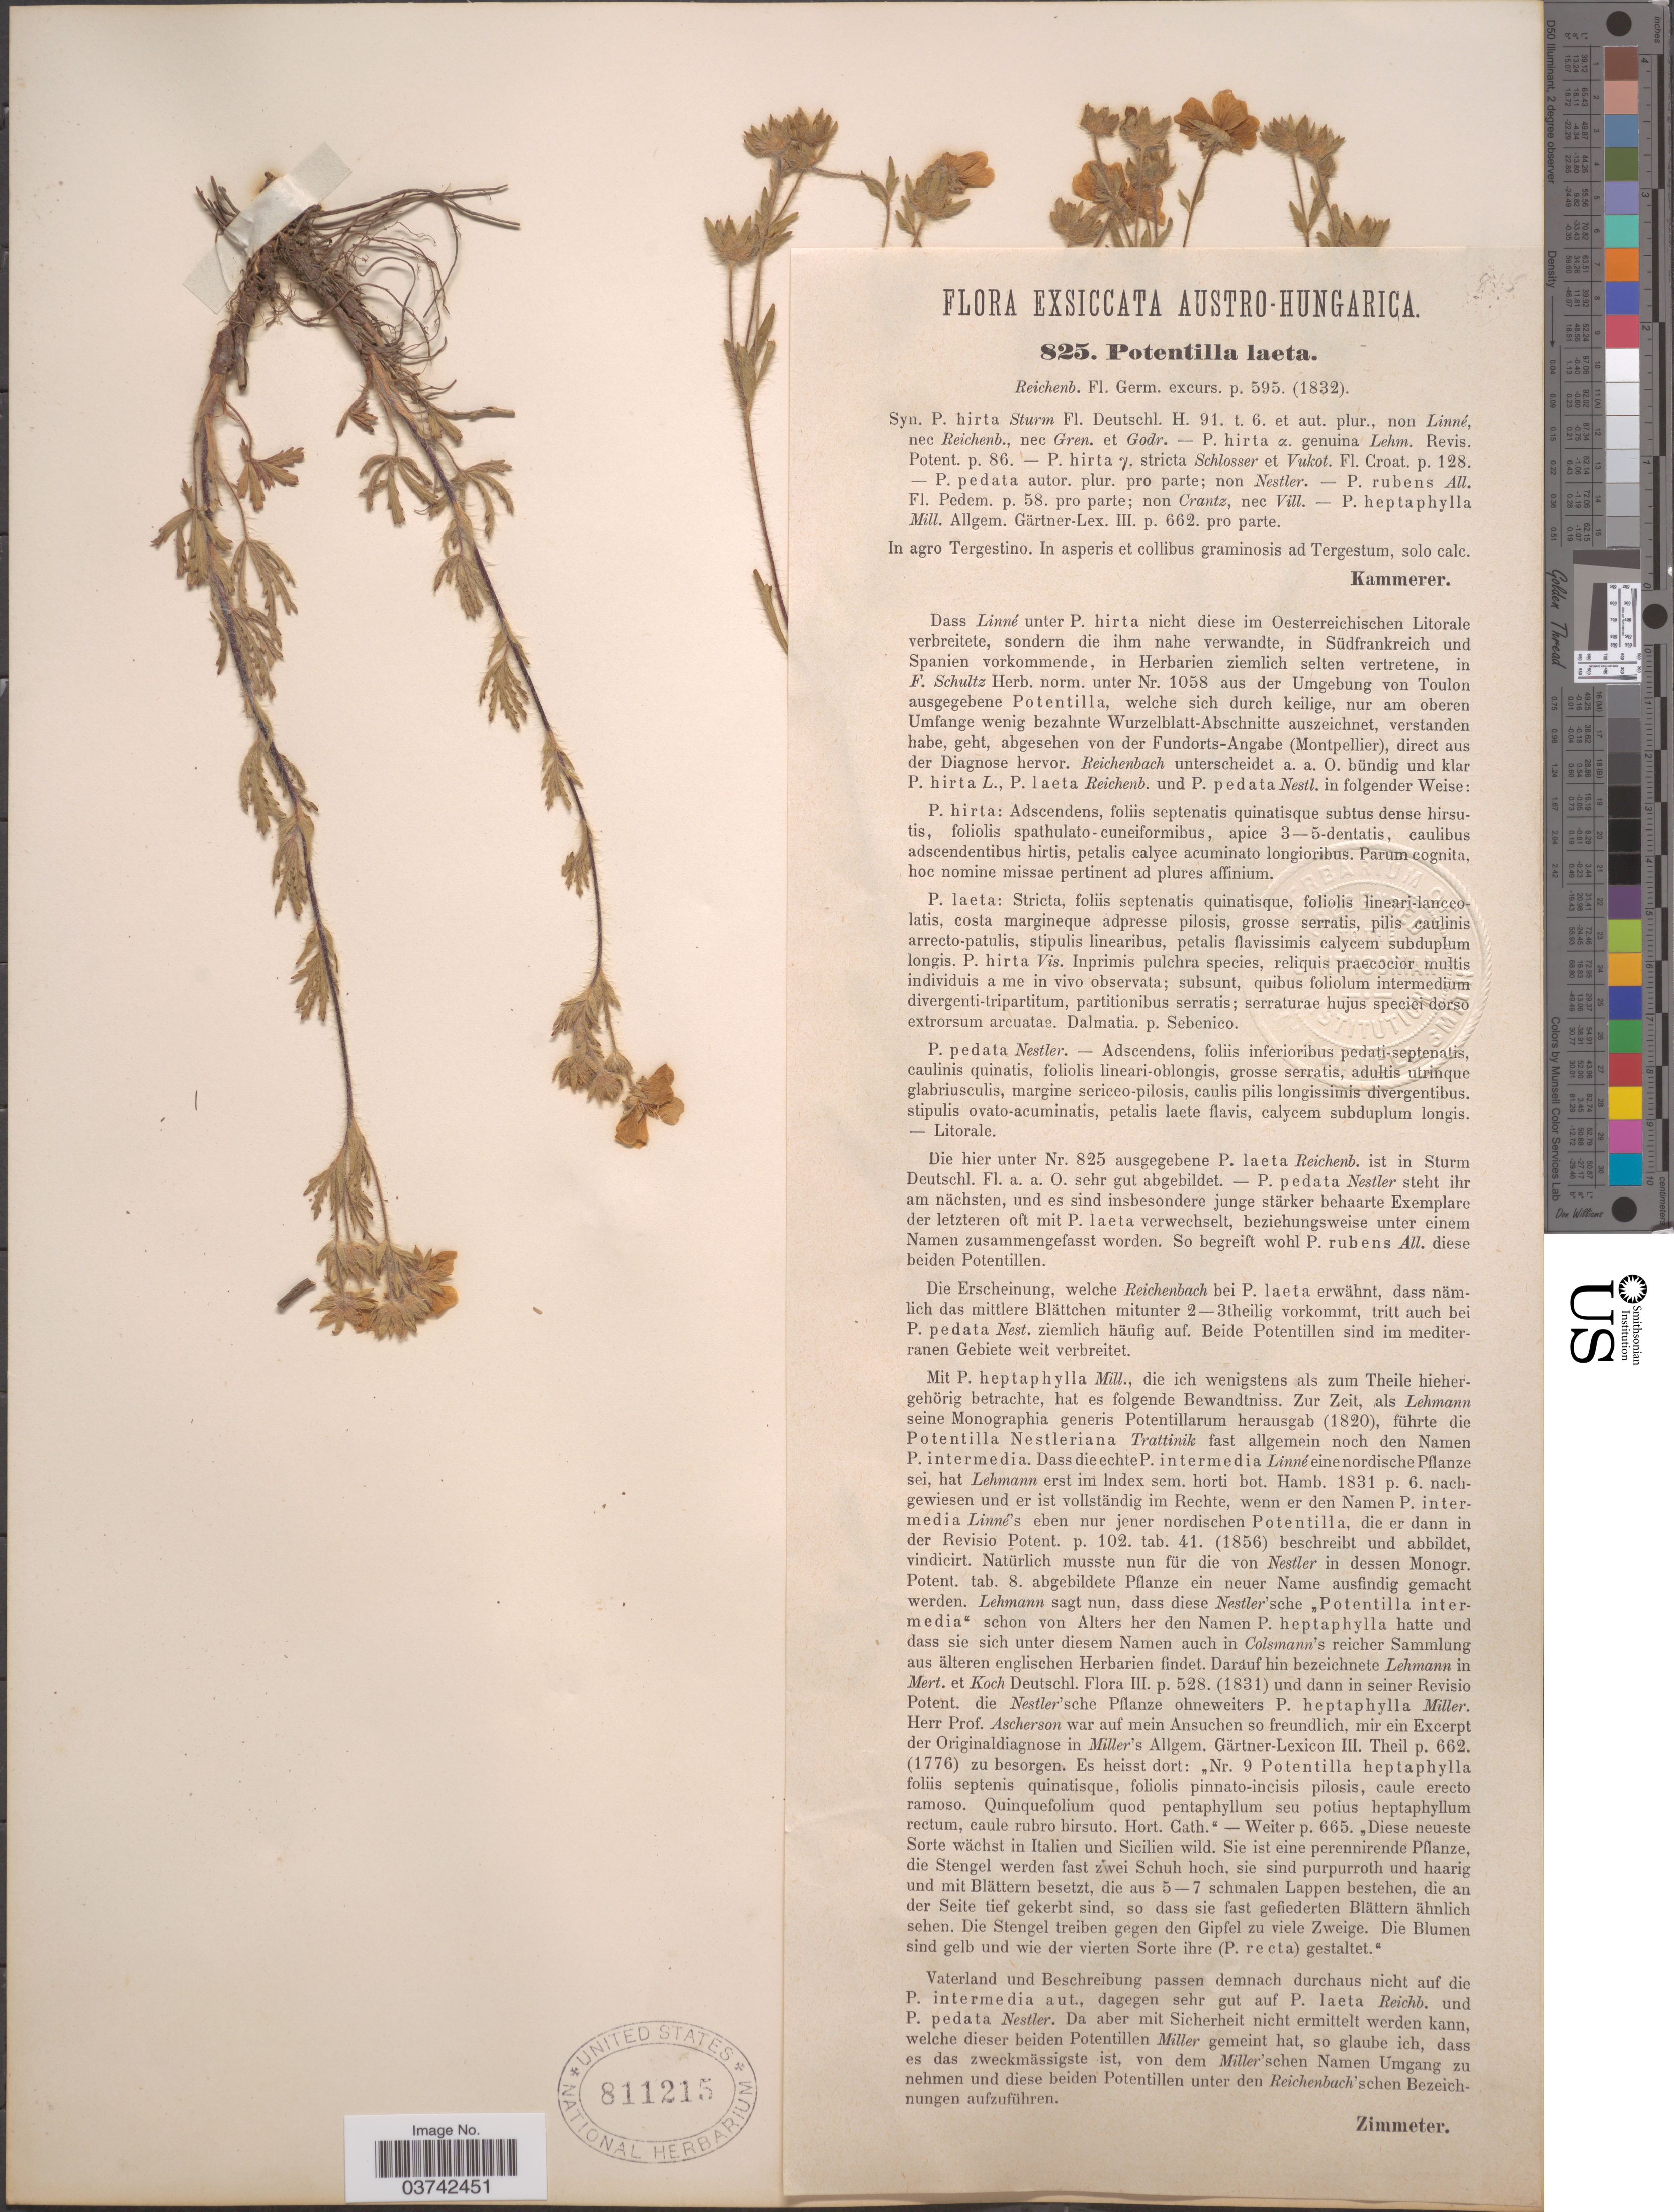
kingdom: Plantae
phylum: Tracheophyta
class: Magnoliopsida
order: Rosales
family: Rosaceae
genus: Potentilla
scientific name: Potentilla laeta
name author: Salisb.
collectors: -. Kammerer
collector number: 825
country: Italy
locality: Austro-Hungarica. In agro Tergestino. In asperis et collibus graminosis ad Tergestum.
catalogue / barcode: US 811215